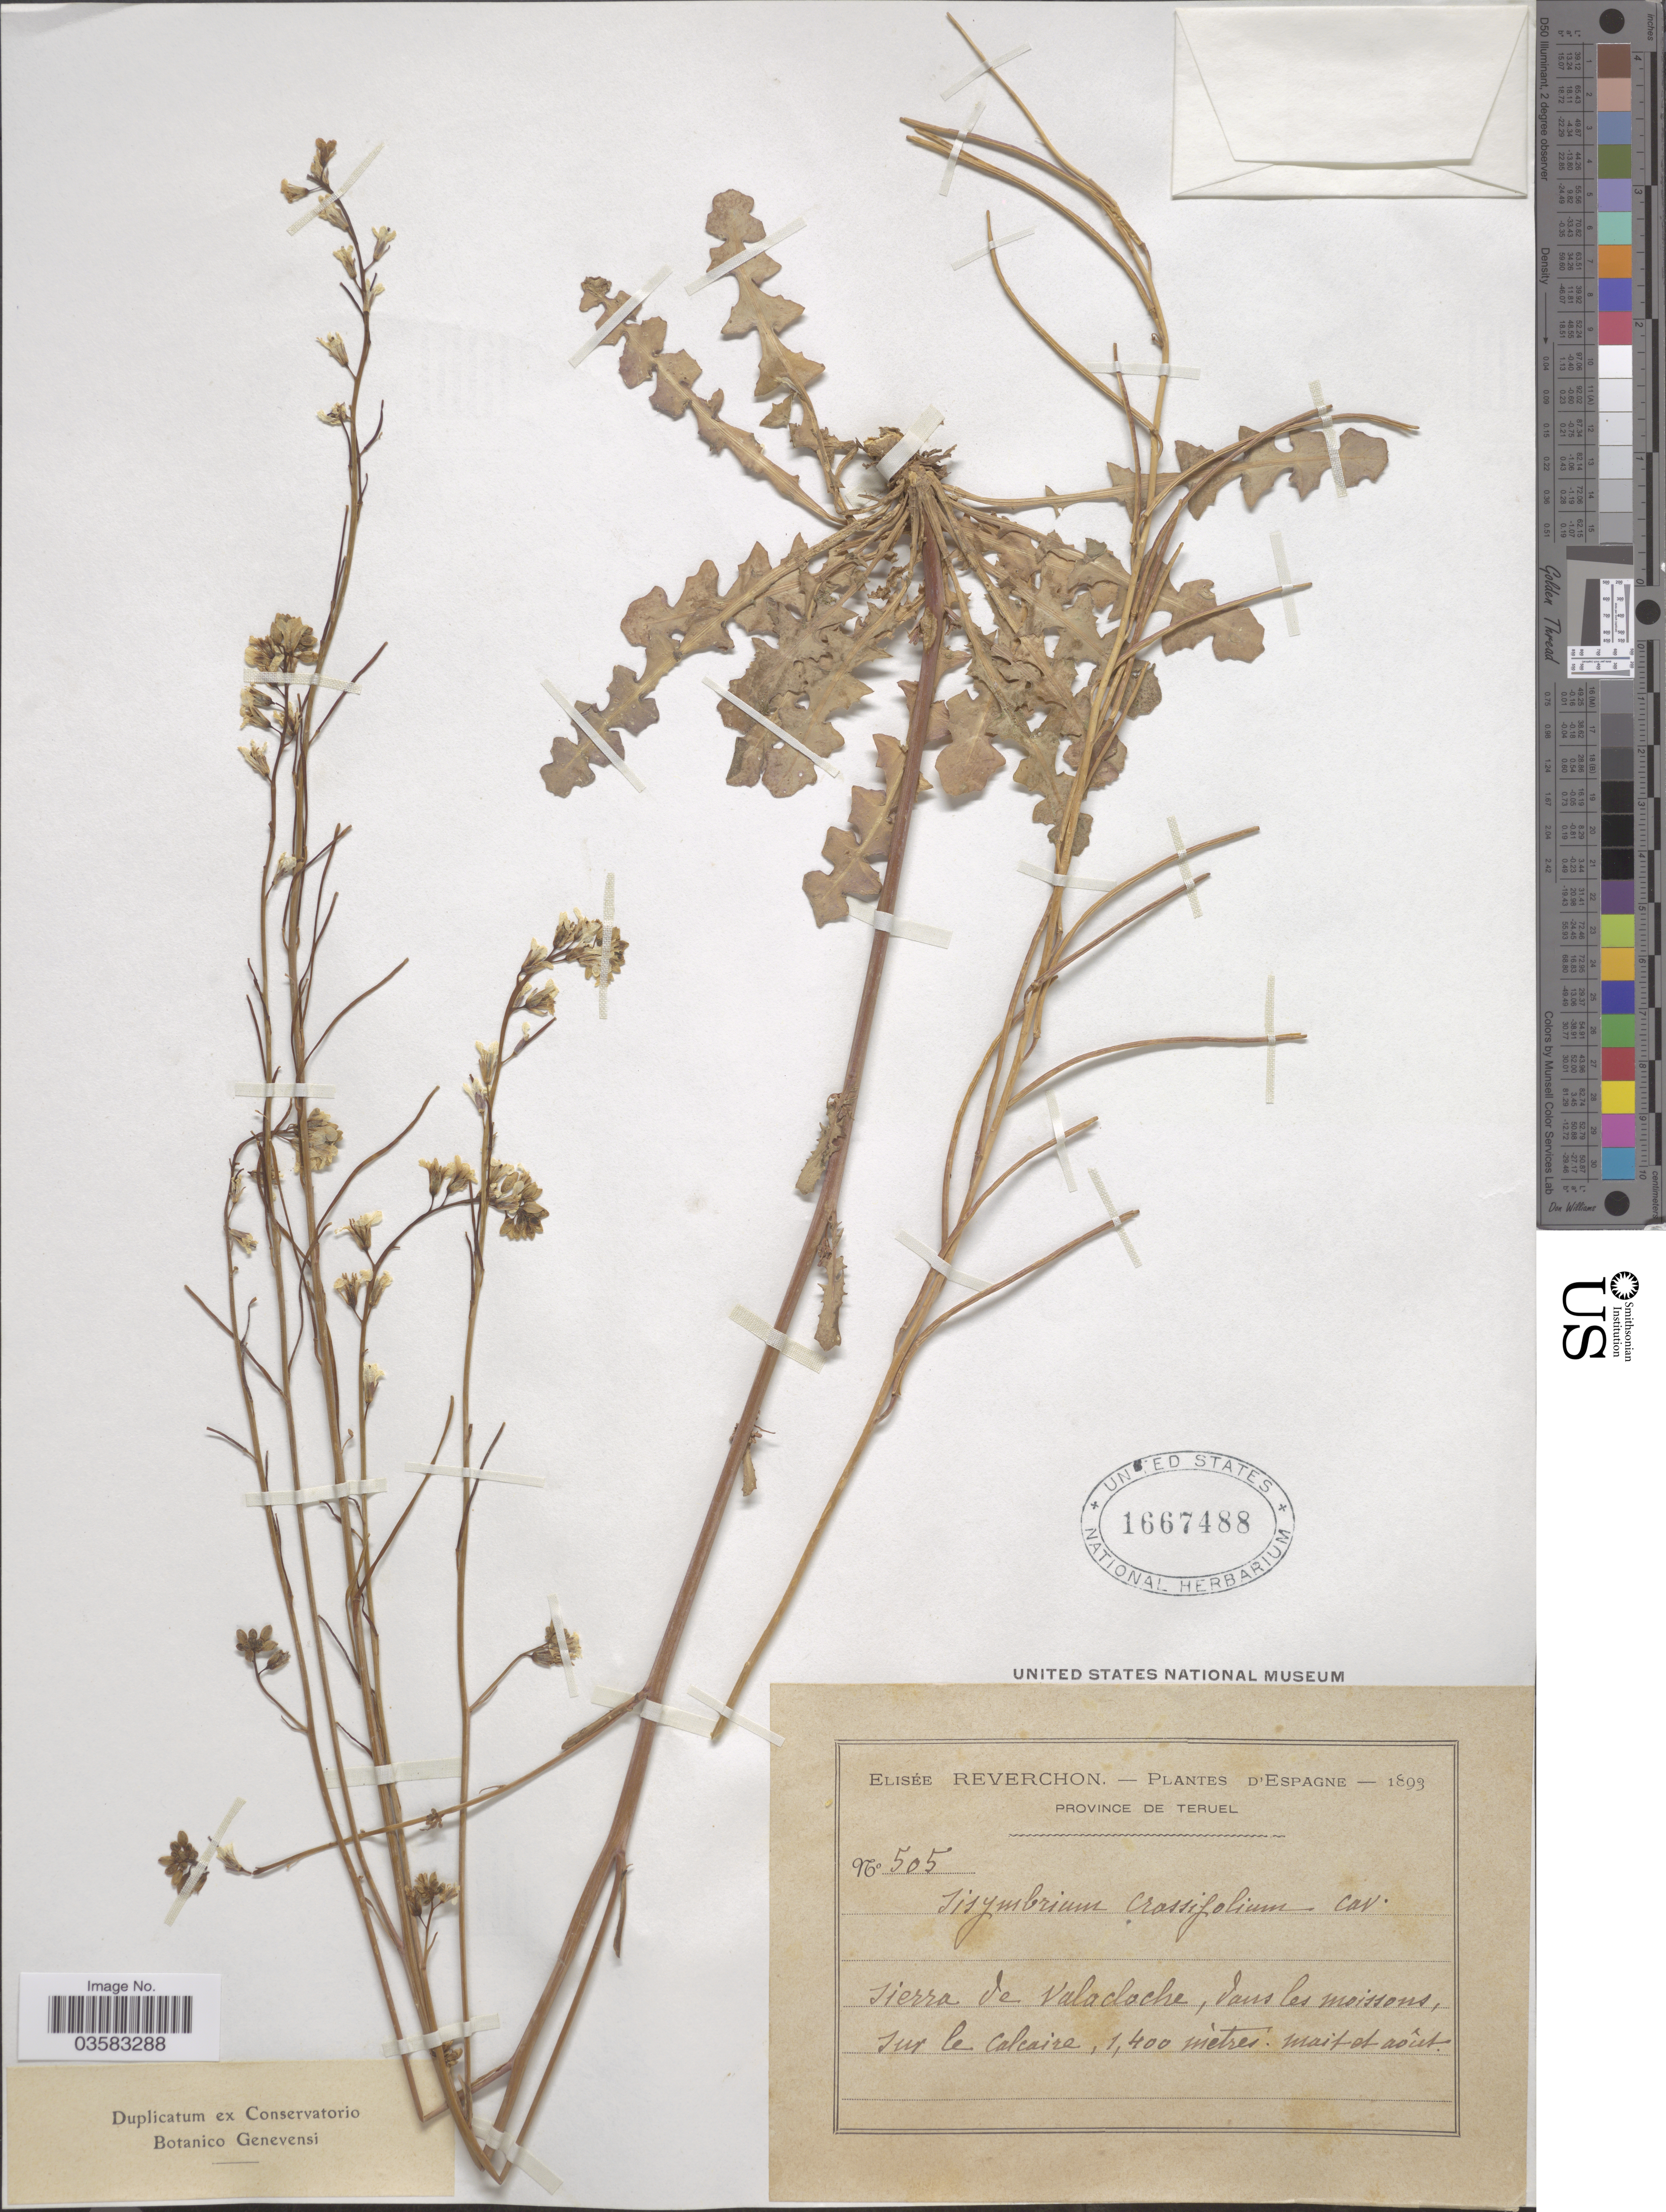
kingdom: Plantae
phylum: Tracheophyta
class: Magnoliopsida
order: Brassicales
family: Brassicaceae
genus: Sisymbrium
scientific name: Sisymbrium crassifolium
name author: Cav.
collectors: E. Reverchon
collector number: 505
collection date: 1893-05/1893-08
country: Spain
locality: Province de Teruel. Sierra de Valacloche.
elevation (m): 1400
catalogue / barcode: US 1667488